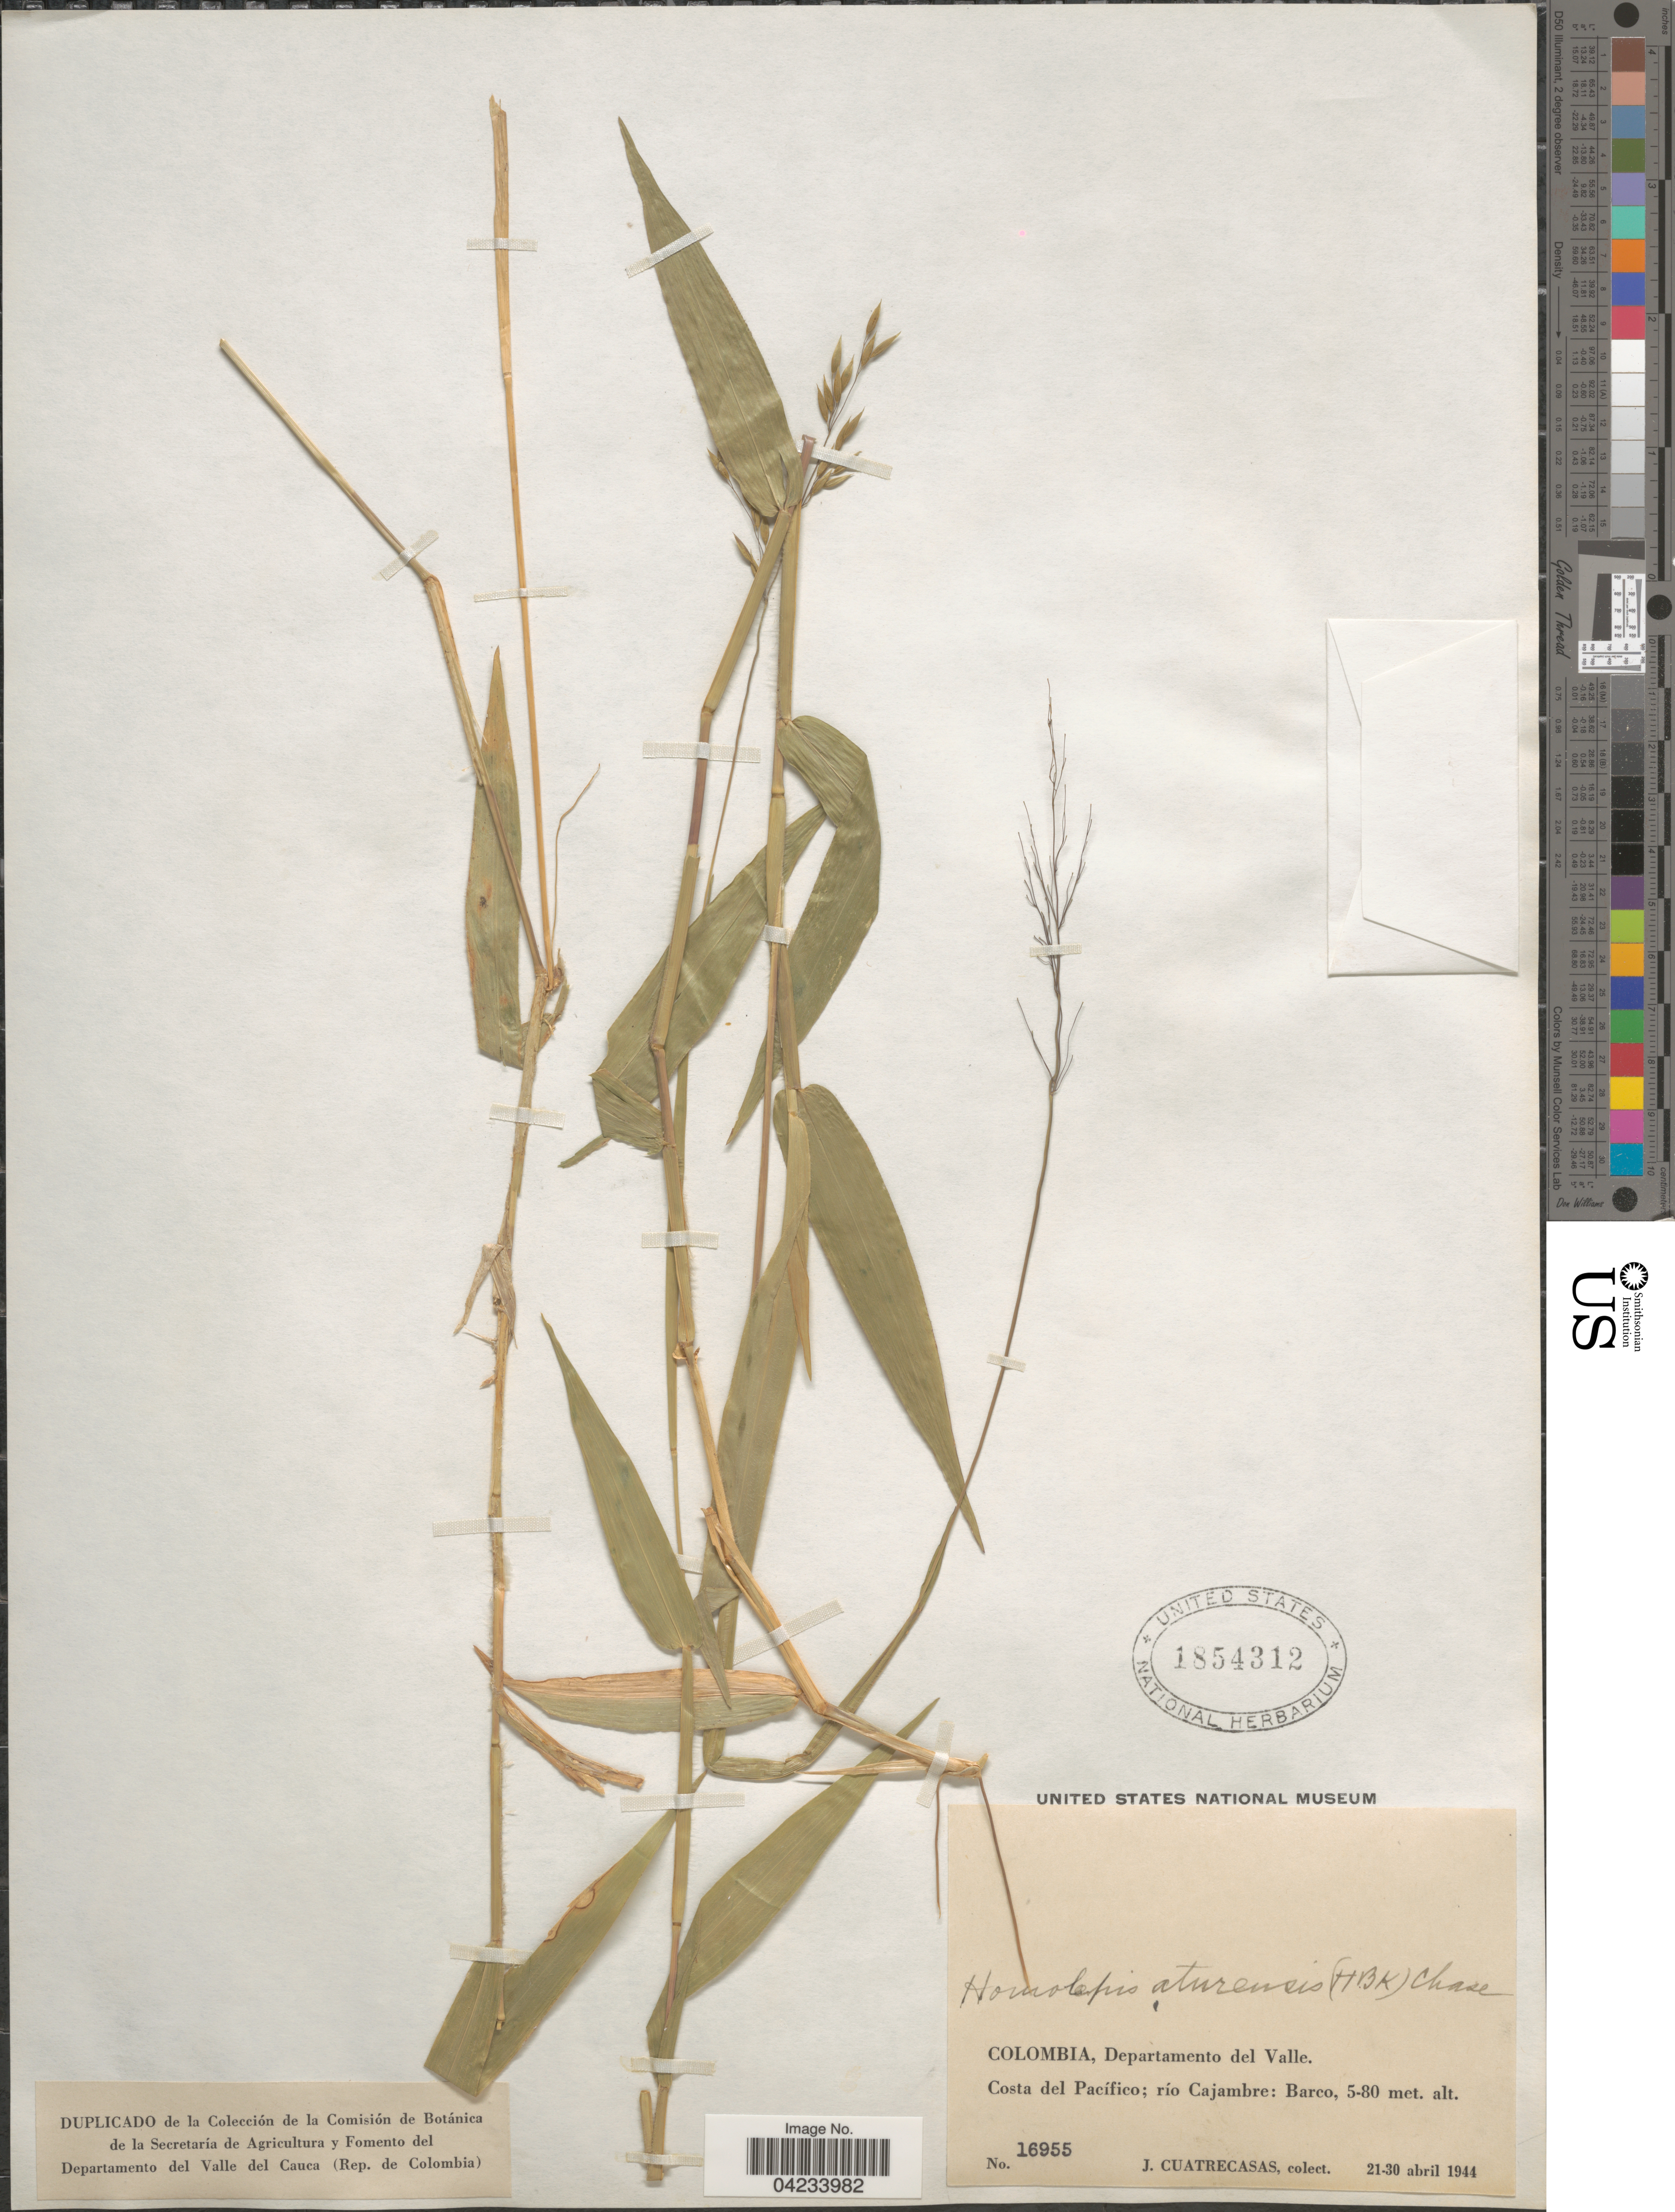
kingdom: Plantae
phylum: Tracheophyta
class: Liliopsida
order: Poales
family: Poaceae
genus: Homolepis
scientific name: Homolepis aturensis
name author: (Kunth) Chase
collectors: J. Cuatrecasas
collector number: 16955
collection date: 1944-04-21/1944-04-30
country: Colombia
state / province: Valle del Cauca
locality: Departamento del Valle. Costa del Pacífico; río Cajambre: Barco.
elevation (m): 5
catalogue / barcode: US 1854312